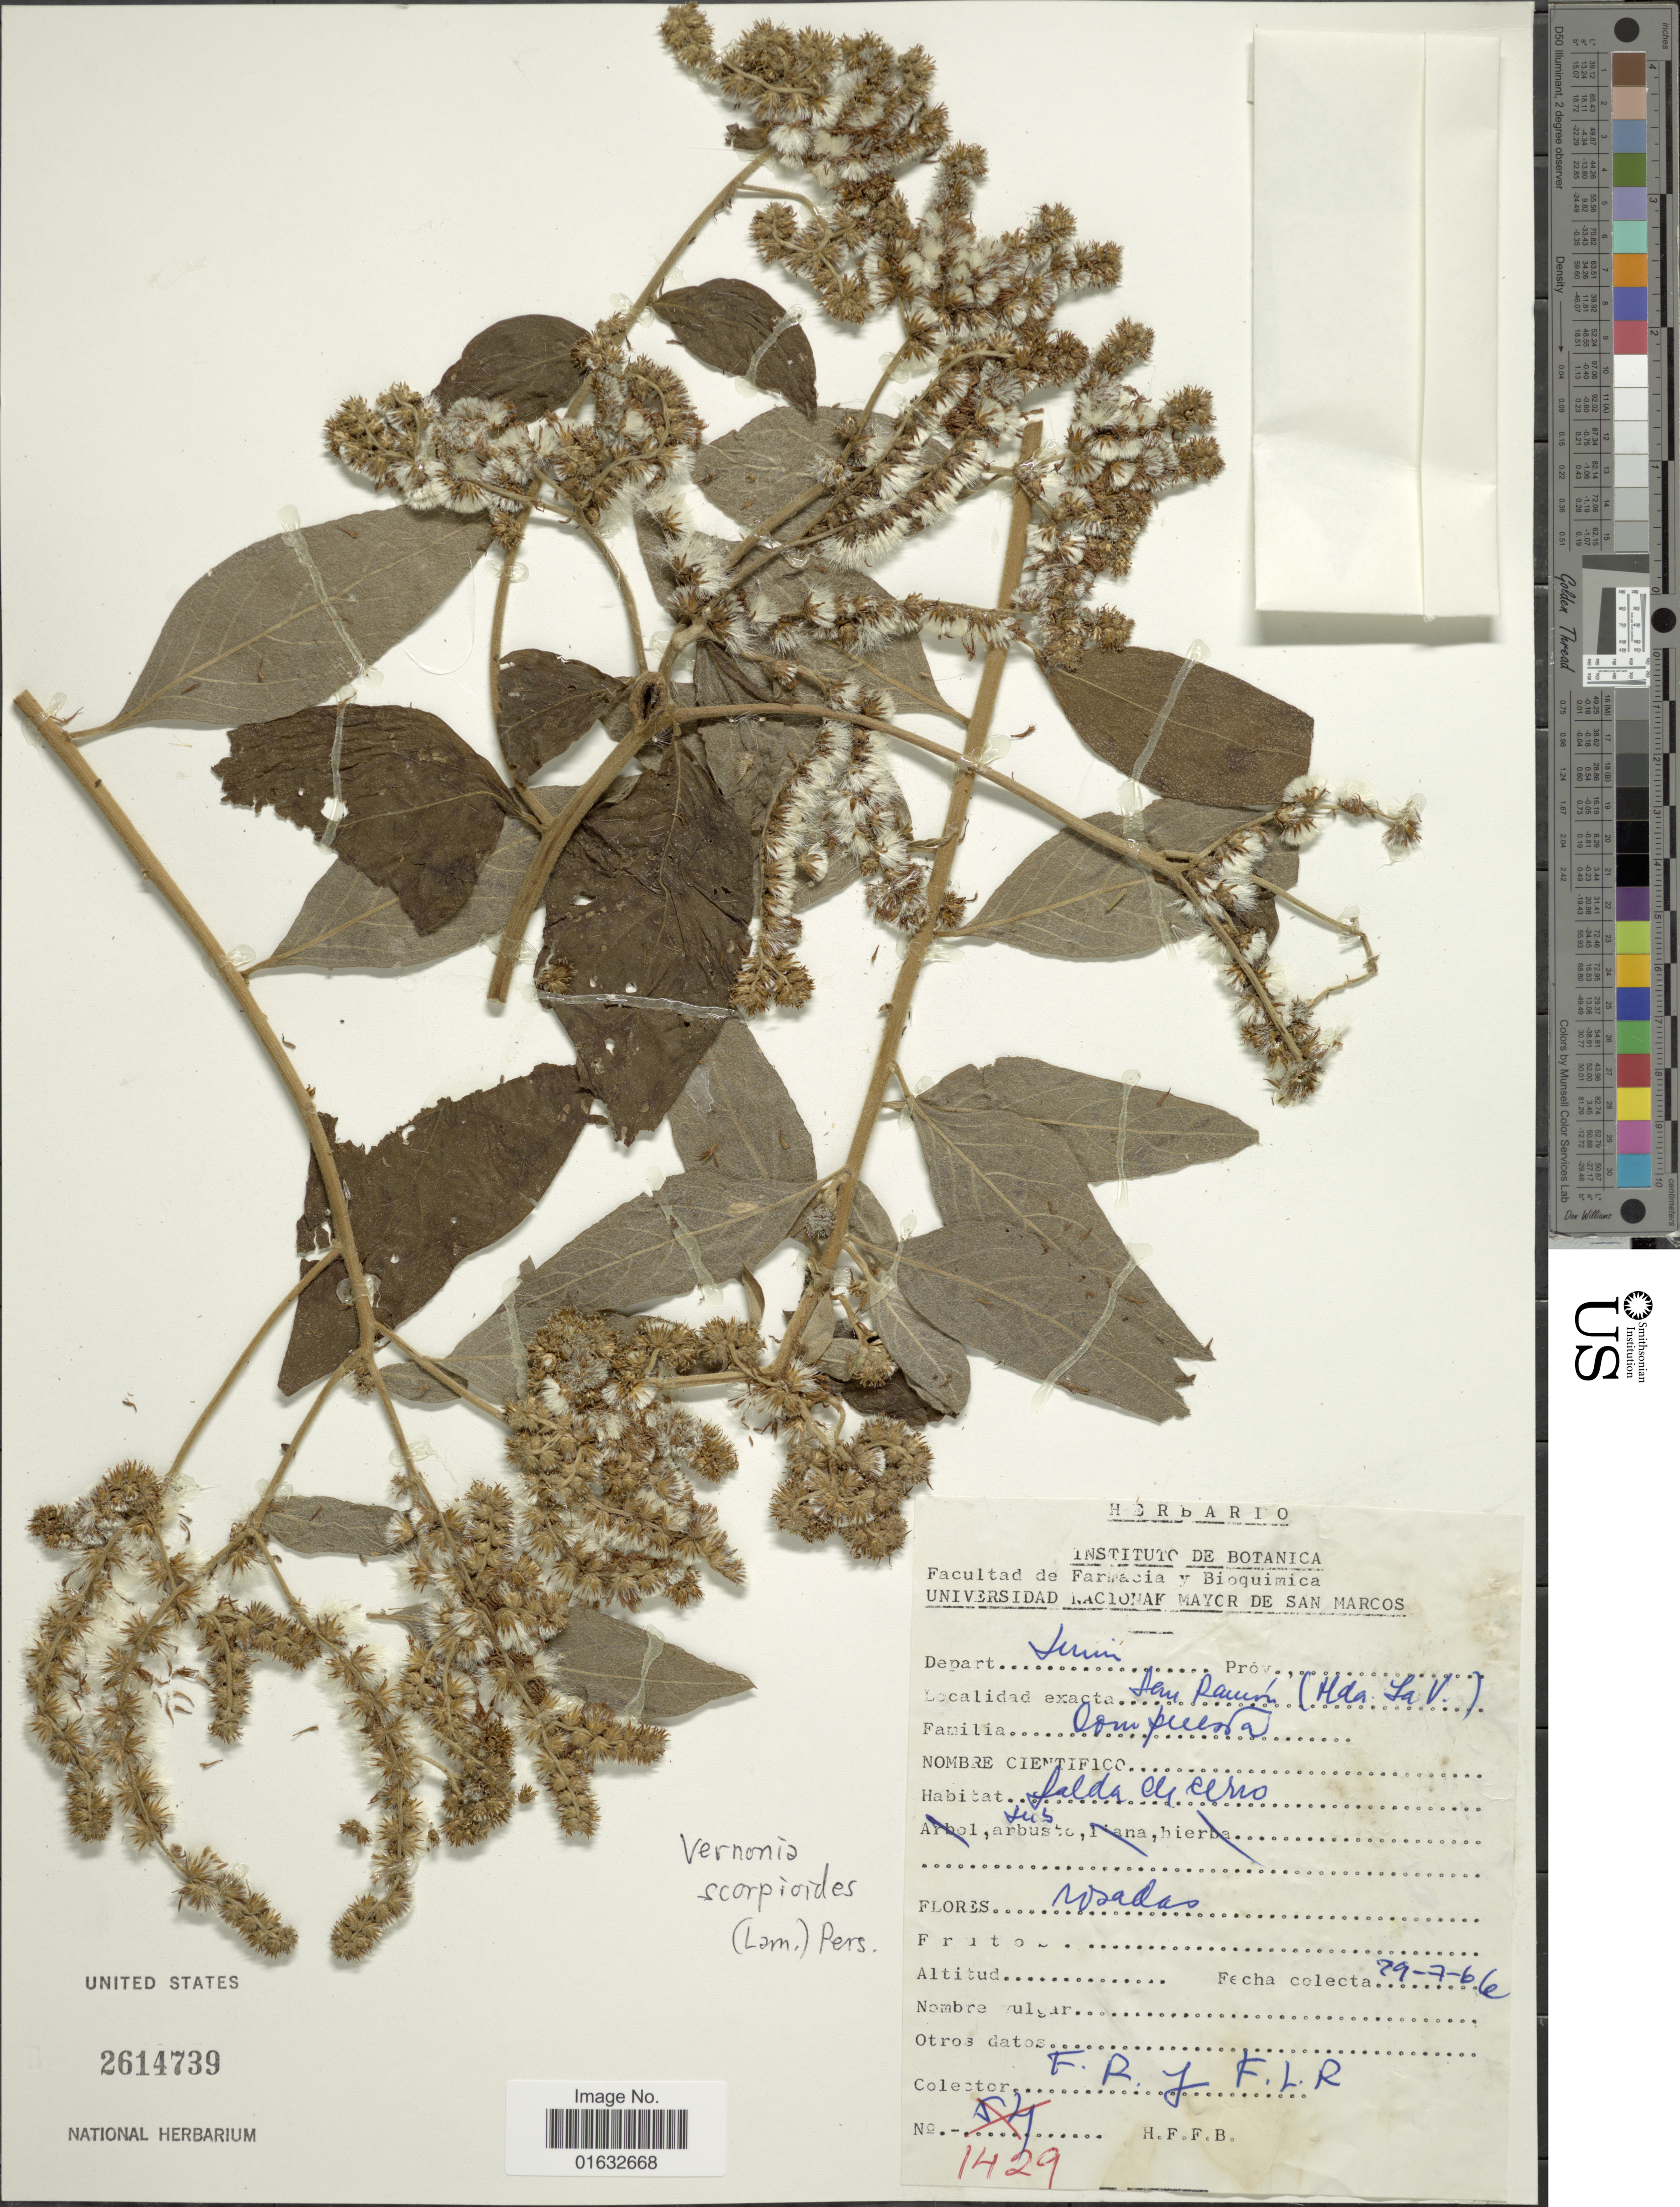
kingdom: Plantae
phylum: Tracheophyta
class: Magnoliopsida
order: Asterales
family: Asteraceae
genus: Cyrtocymura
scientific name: Cyrtocymura scorpioides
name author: (Lam.) H. Rob.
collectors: F. R. & F. L. R.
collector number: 1429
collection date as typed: Transcribed d/m/y: 29/7/66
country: Peru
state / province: Junín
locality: San Ramón (Hda. La V.)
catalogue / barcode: US 2614739